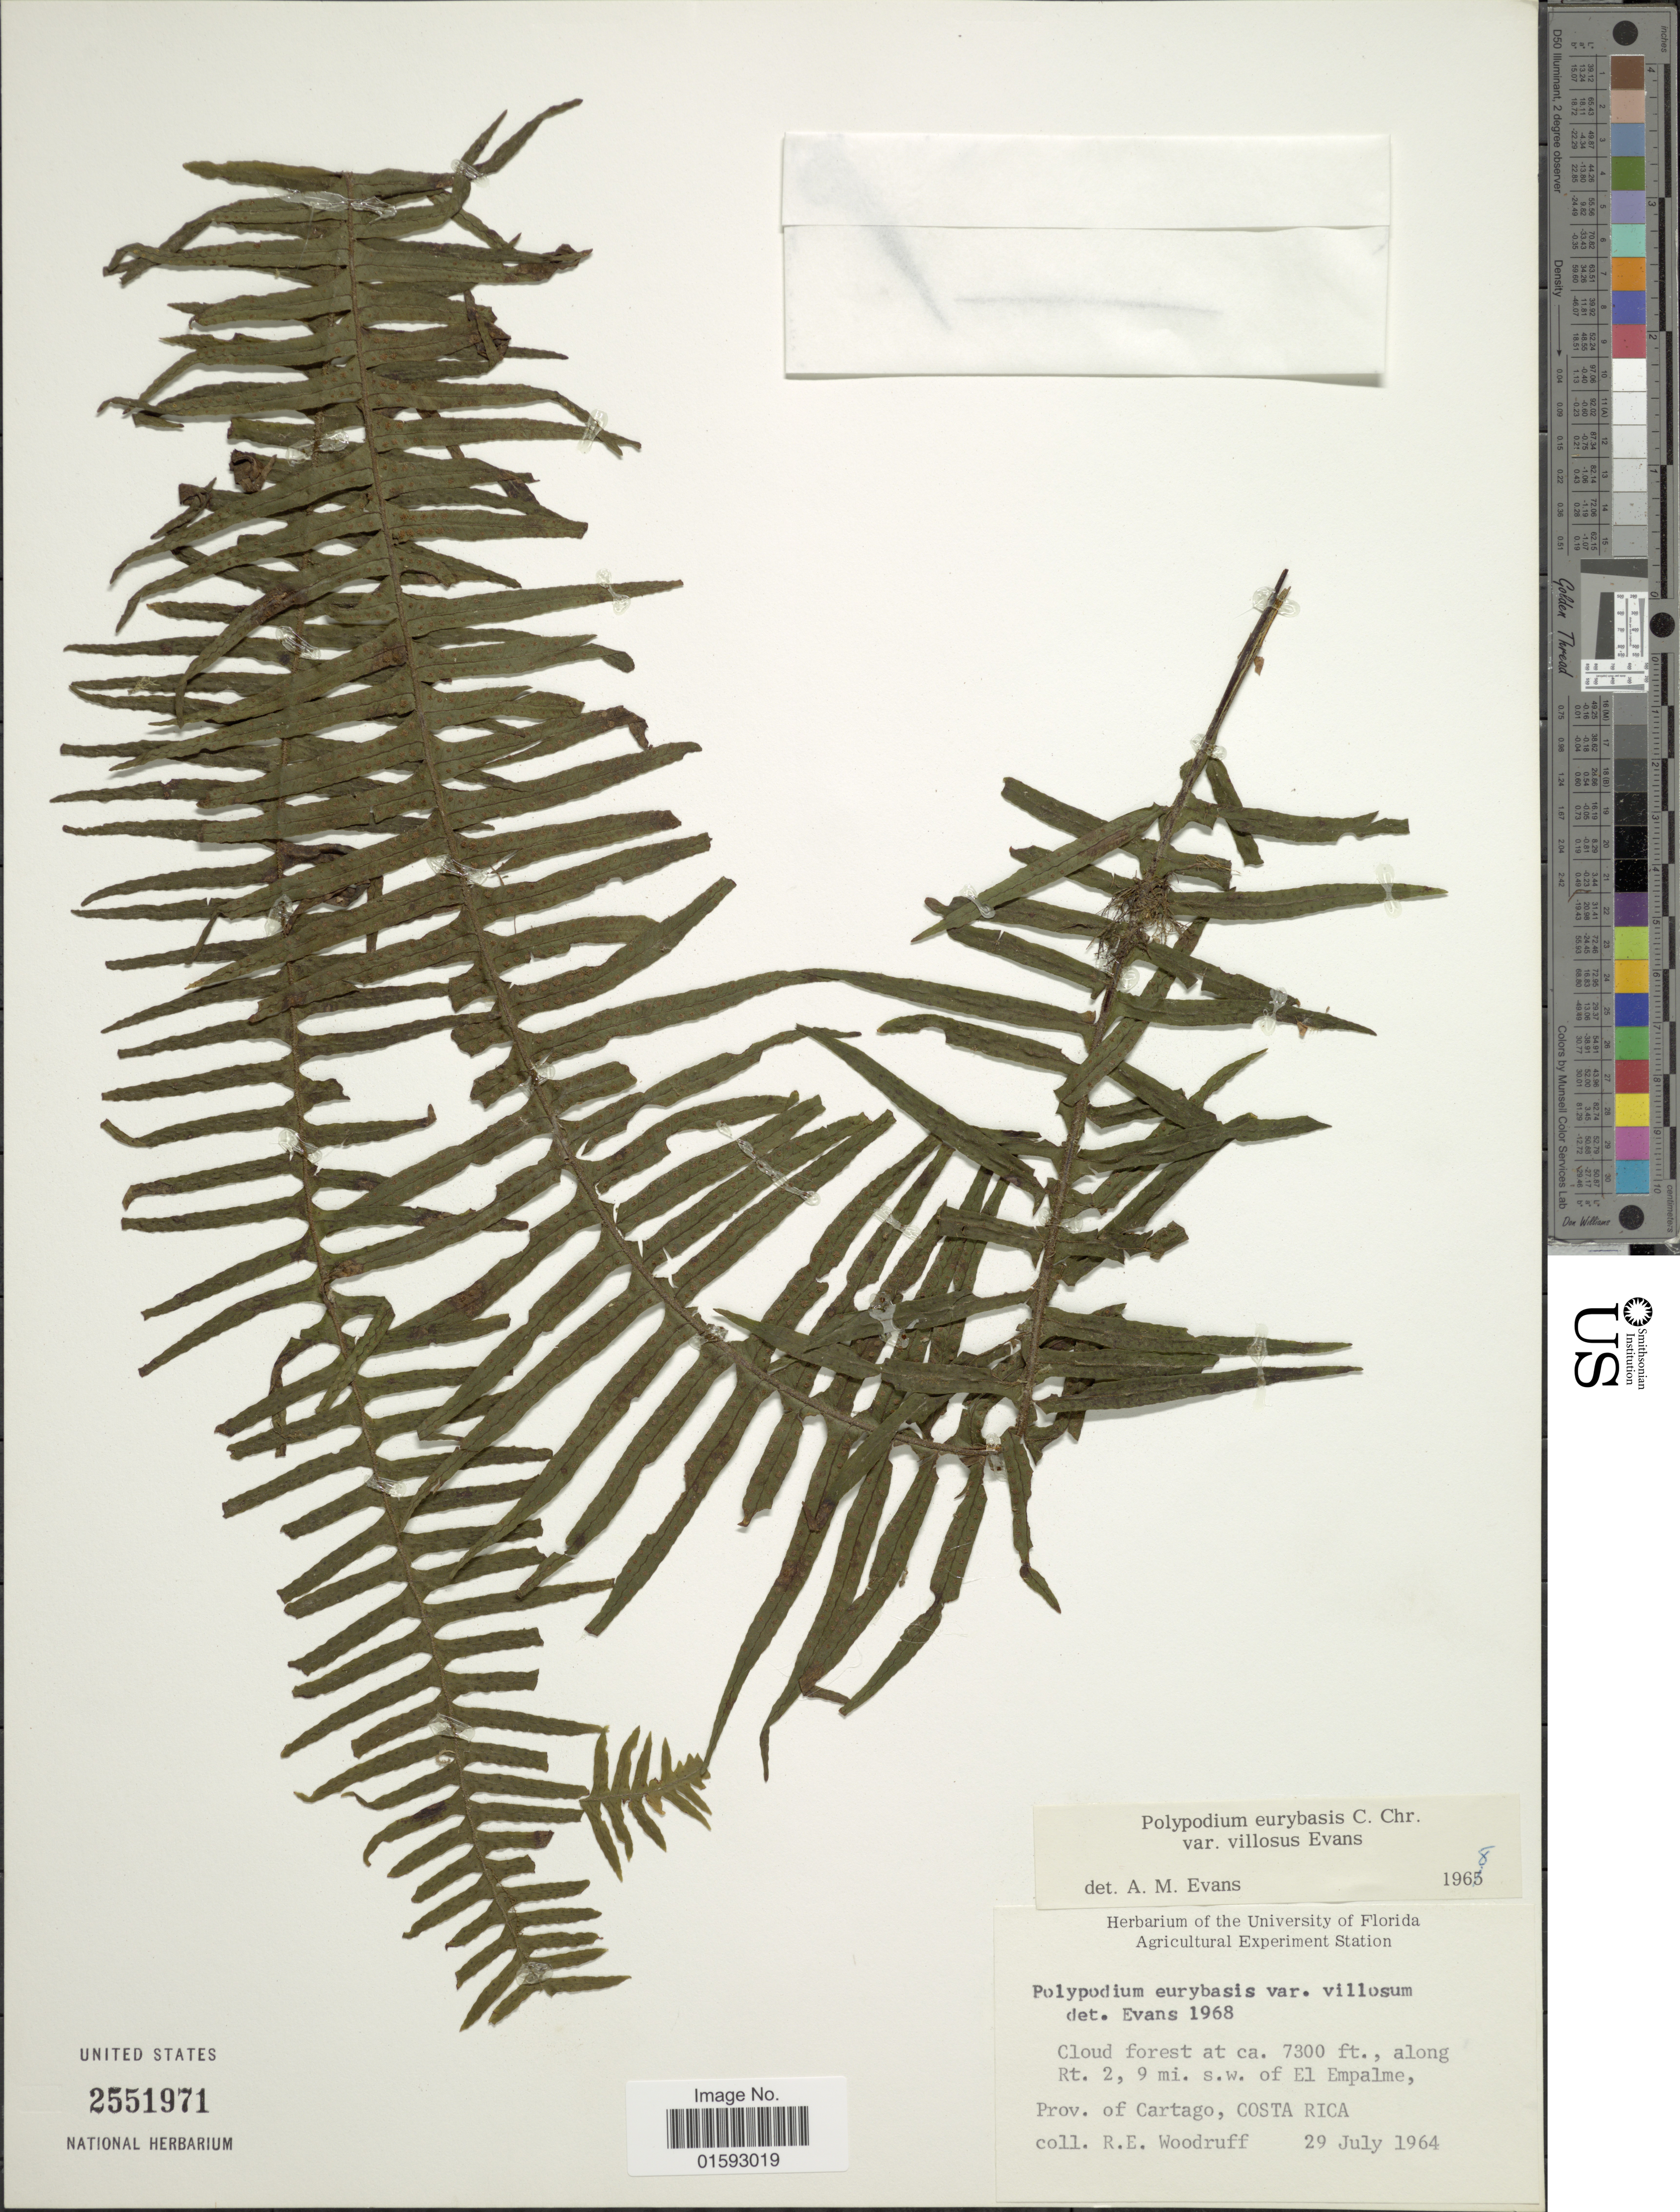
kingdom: Plantae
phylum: Tracheophyta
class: Polypodiopsida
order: Polypodiales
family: Polypodiaceae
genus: Pecluma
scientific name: Pecluma eurybasis var. villosa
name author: (A.M. Evans) Lellinger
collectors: R. Woodruff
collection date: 1964-07-29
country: Costa Rica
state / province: Cartago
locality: Cloud forest, along Rt. 2, 9 mi s.w. of El Empalme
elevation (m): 2225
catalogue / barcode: US 2551971